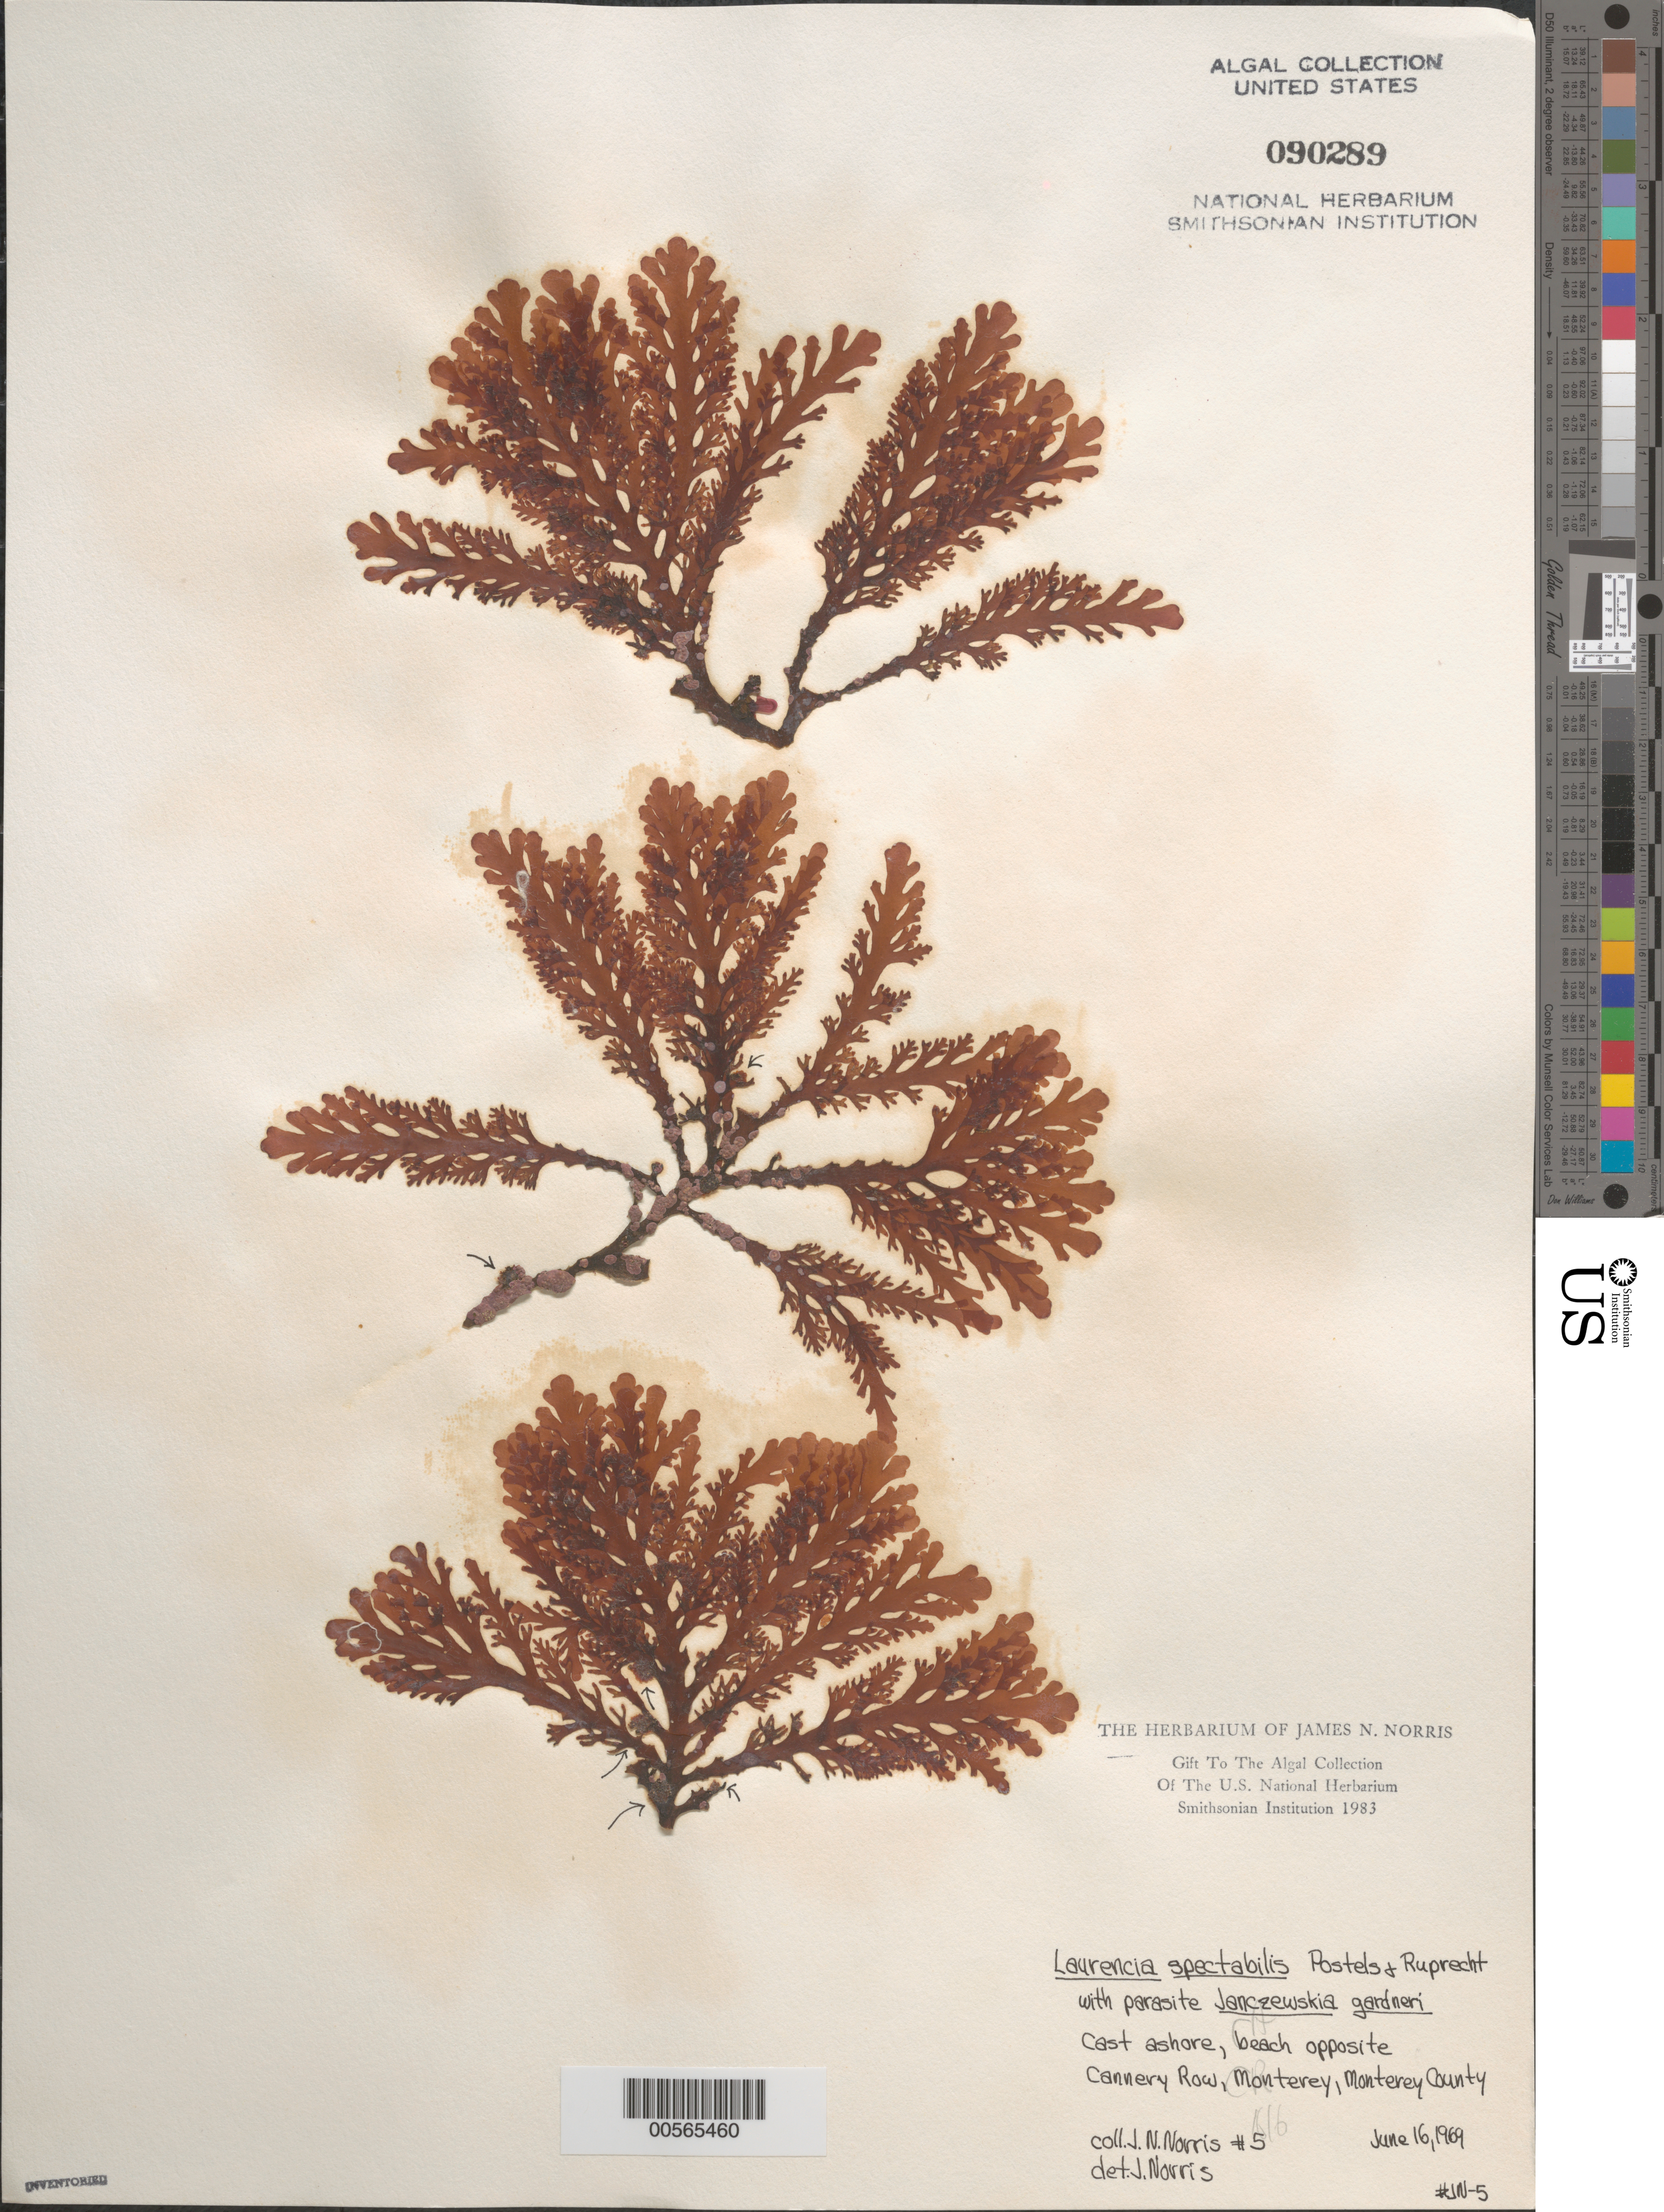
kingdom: Plantae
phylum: Rhodophyta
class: Florideophyceae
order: Ceramiales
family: Rhodomelaceae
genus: Osmundea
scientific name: Osmundea spectabilis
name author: (Postels & Rupr.) K.W. Nam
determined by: Algae name updating Project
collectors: J. N. Norris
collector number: JN-5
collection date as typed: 16 Jun 1969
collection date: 1969-06-16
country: United States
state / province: California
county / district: Monterey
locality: Monterey, near Cannery Row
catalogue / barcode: US 90289